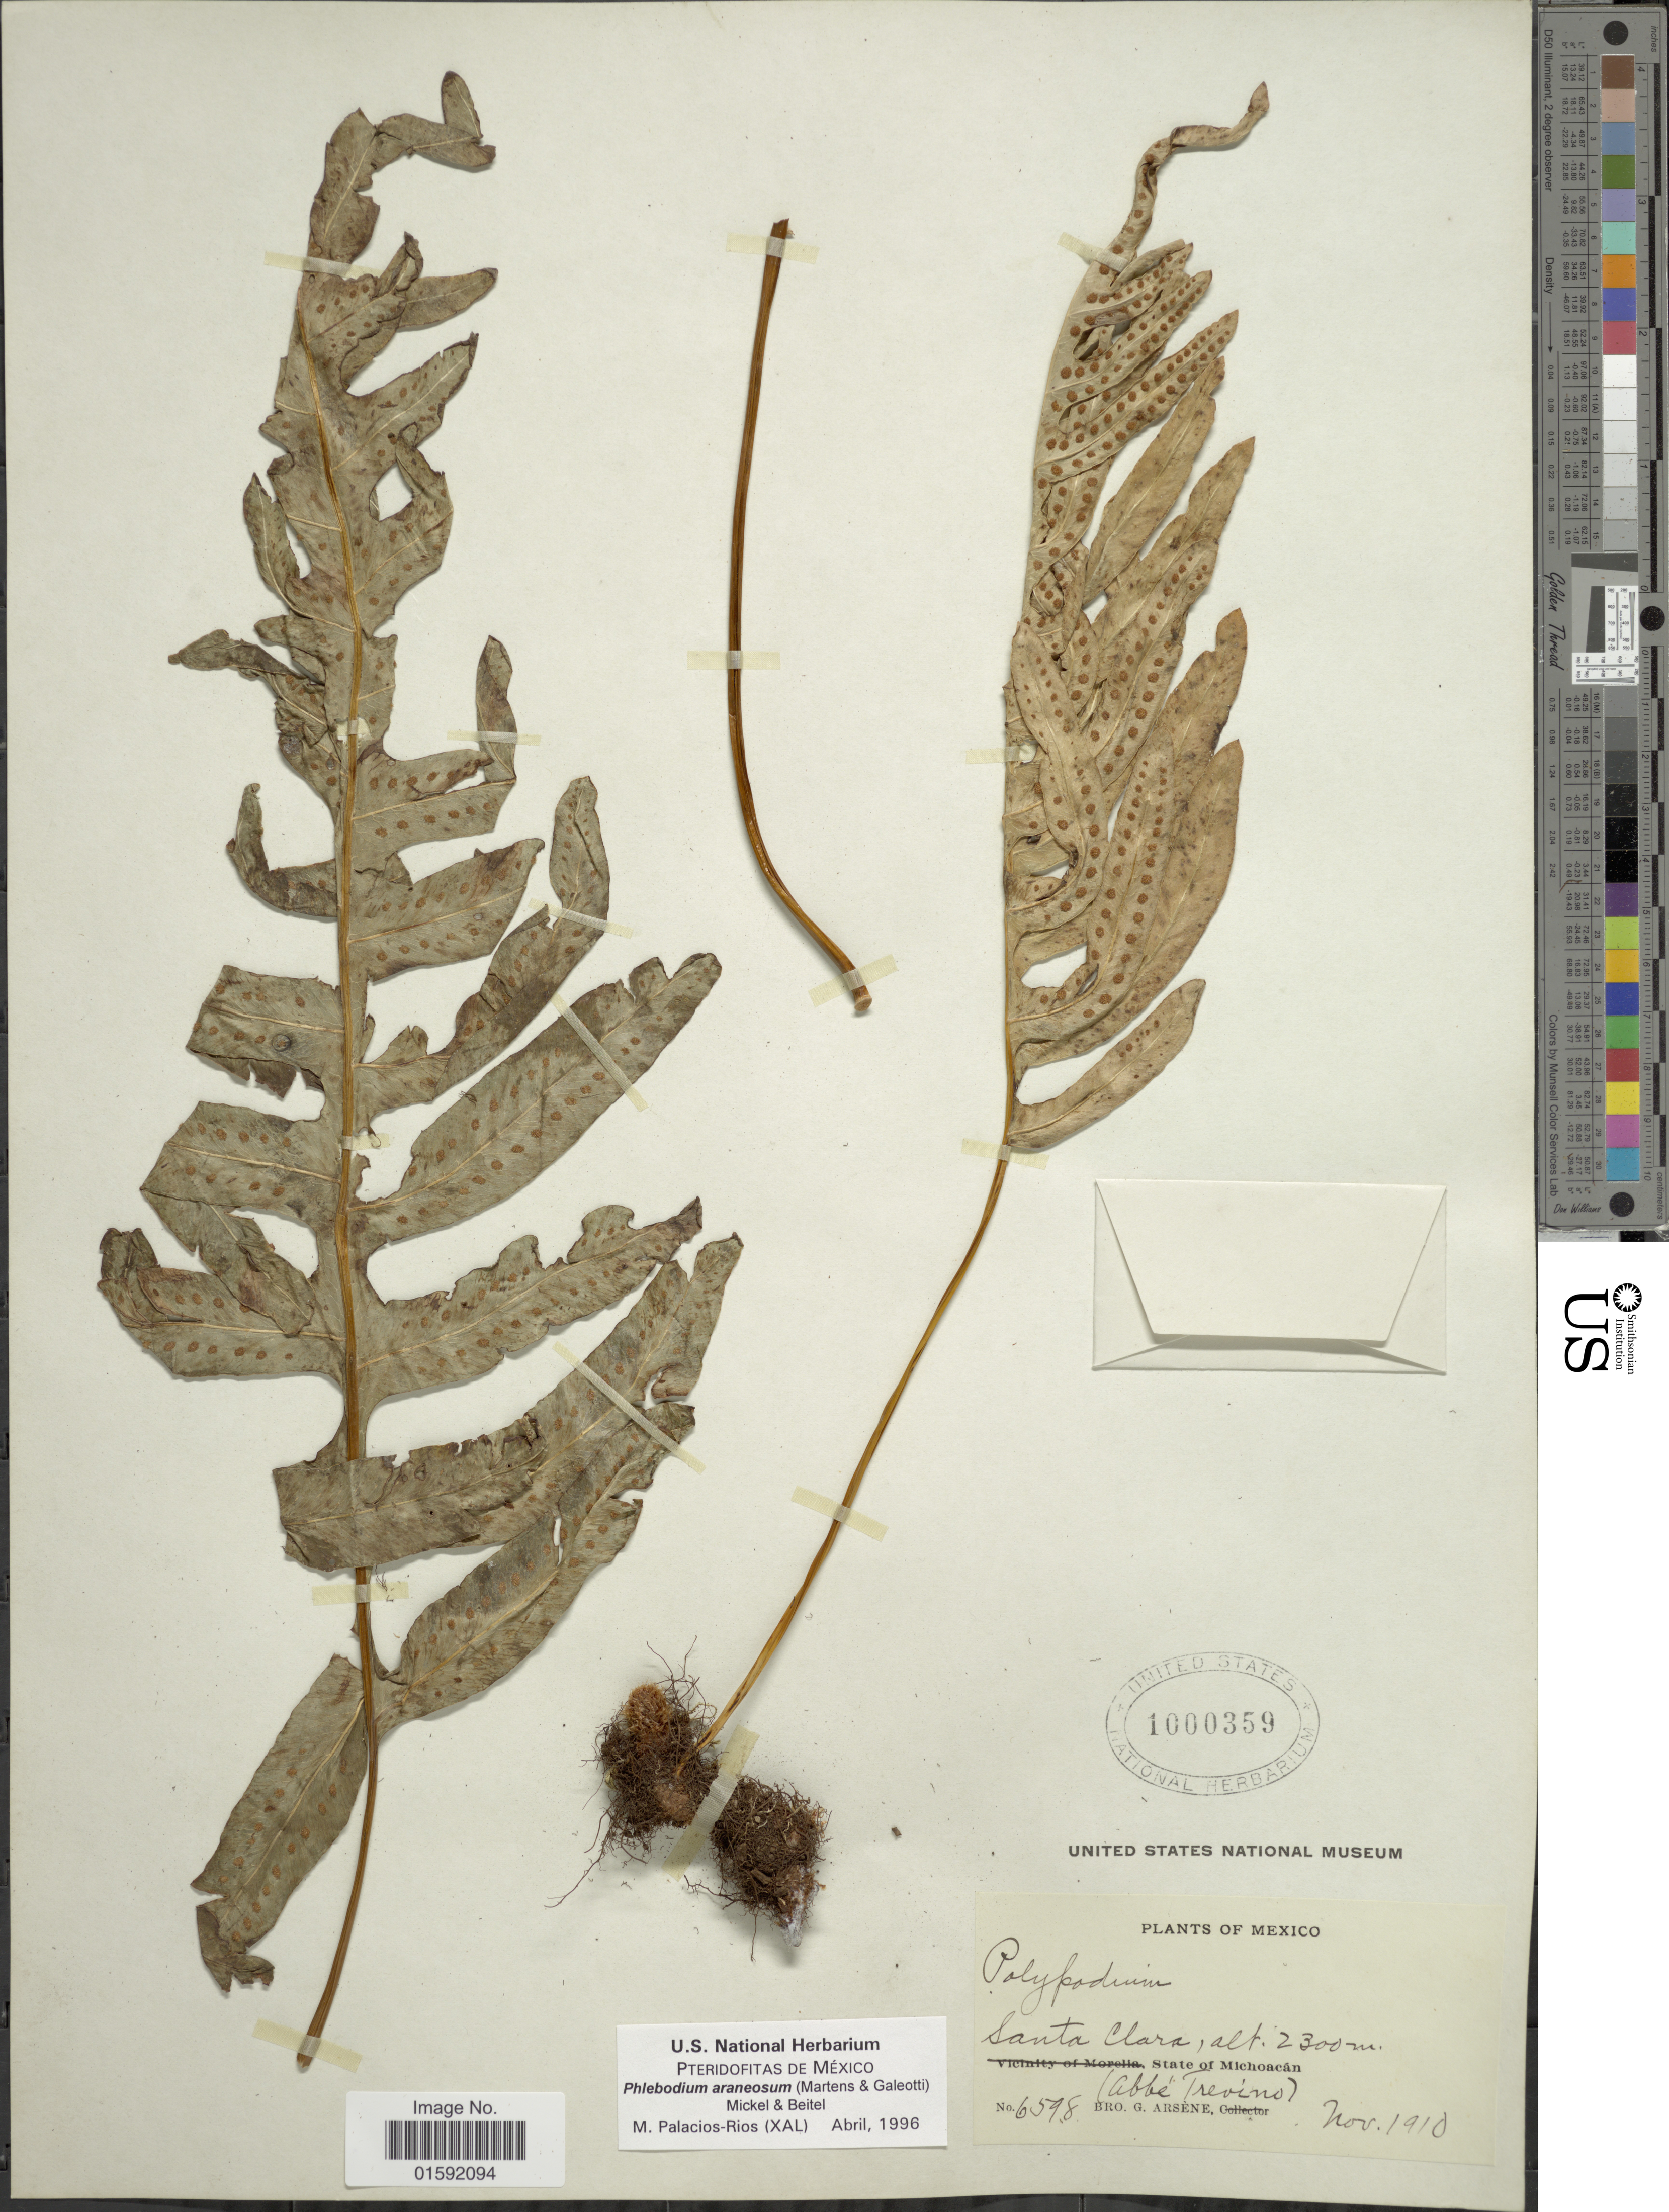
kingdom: Plantae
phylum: Tracheophyta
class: Polypodiopsida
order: Polypodiales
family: Polypodiaceae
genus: Phlebodium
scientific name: Phlebodium araneosum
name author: (M. Martens) Mickel & Beitel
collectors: A. Trevino & Bro. G. Arsène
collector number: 6598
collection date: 1910-11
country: Mexico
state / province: Michoacán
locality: Santa Clara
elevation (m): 2300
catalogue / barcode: US 1000359